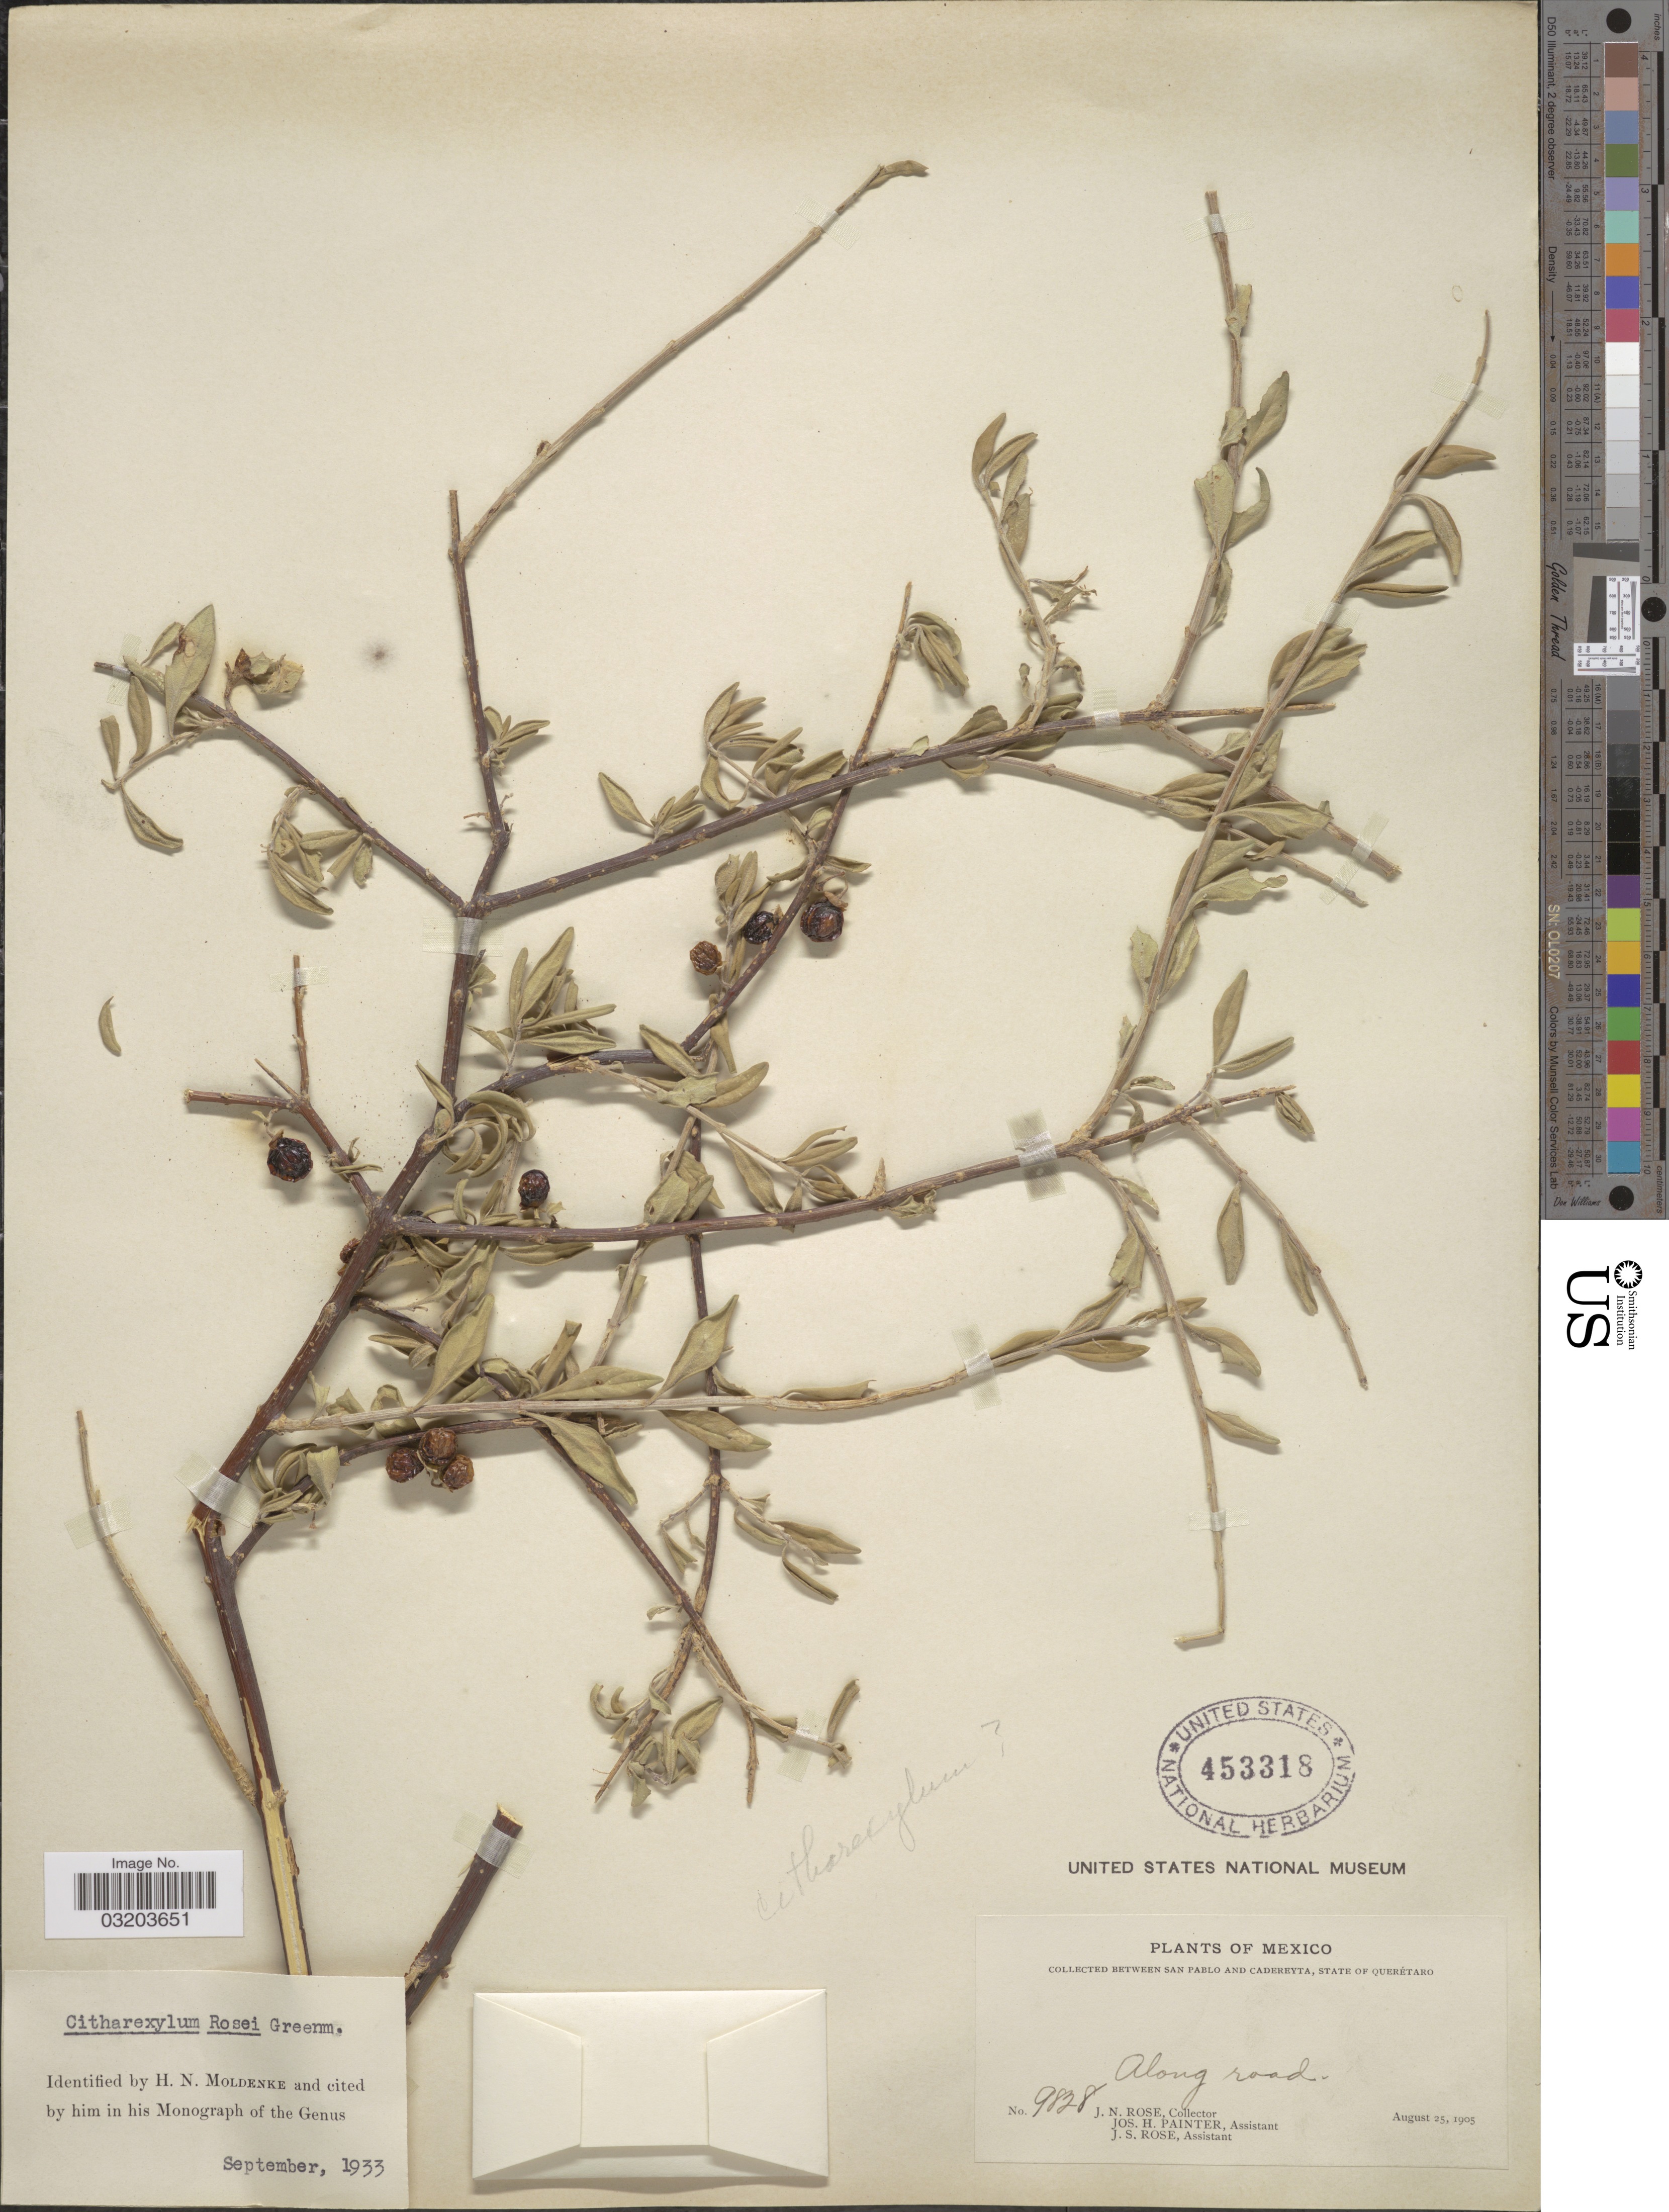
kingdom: Plantae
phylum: Tracheophyta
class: Magnoliopsida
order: Lamiales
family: Verbenaceae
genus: Citharexylum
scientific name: Citharexylum rosei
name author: Greenm.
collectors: J. N. Rose, J. H. Painter & J. S. Rose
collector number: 9828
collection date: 1905-08-25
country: Mexico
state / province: Querétaro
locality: Between San Pablo and Cadereyta. Along road.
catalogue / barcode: US 453318